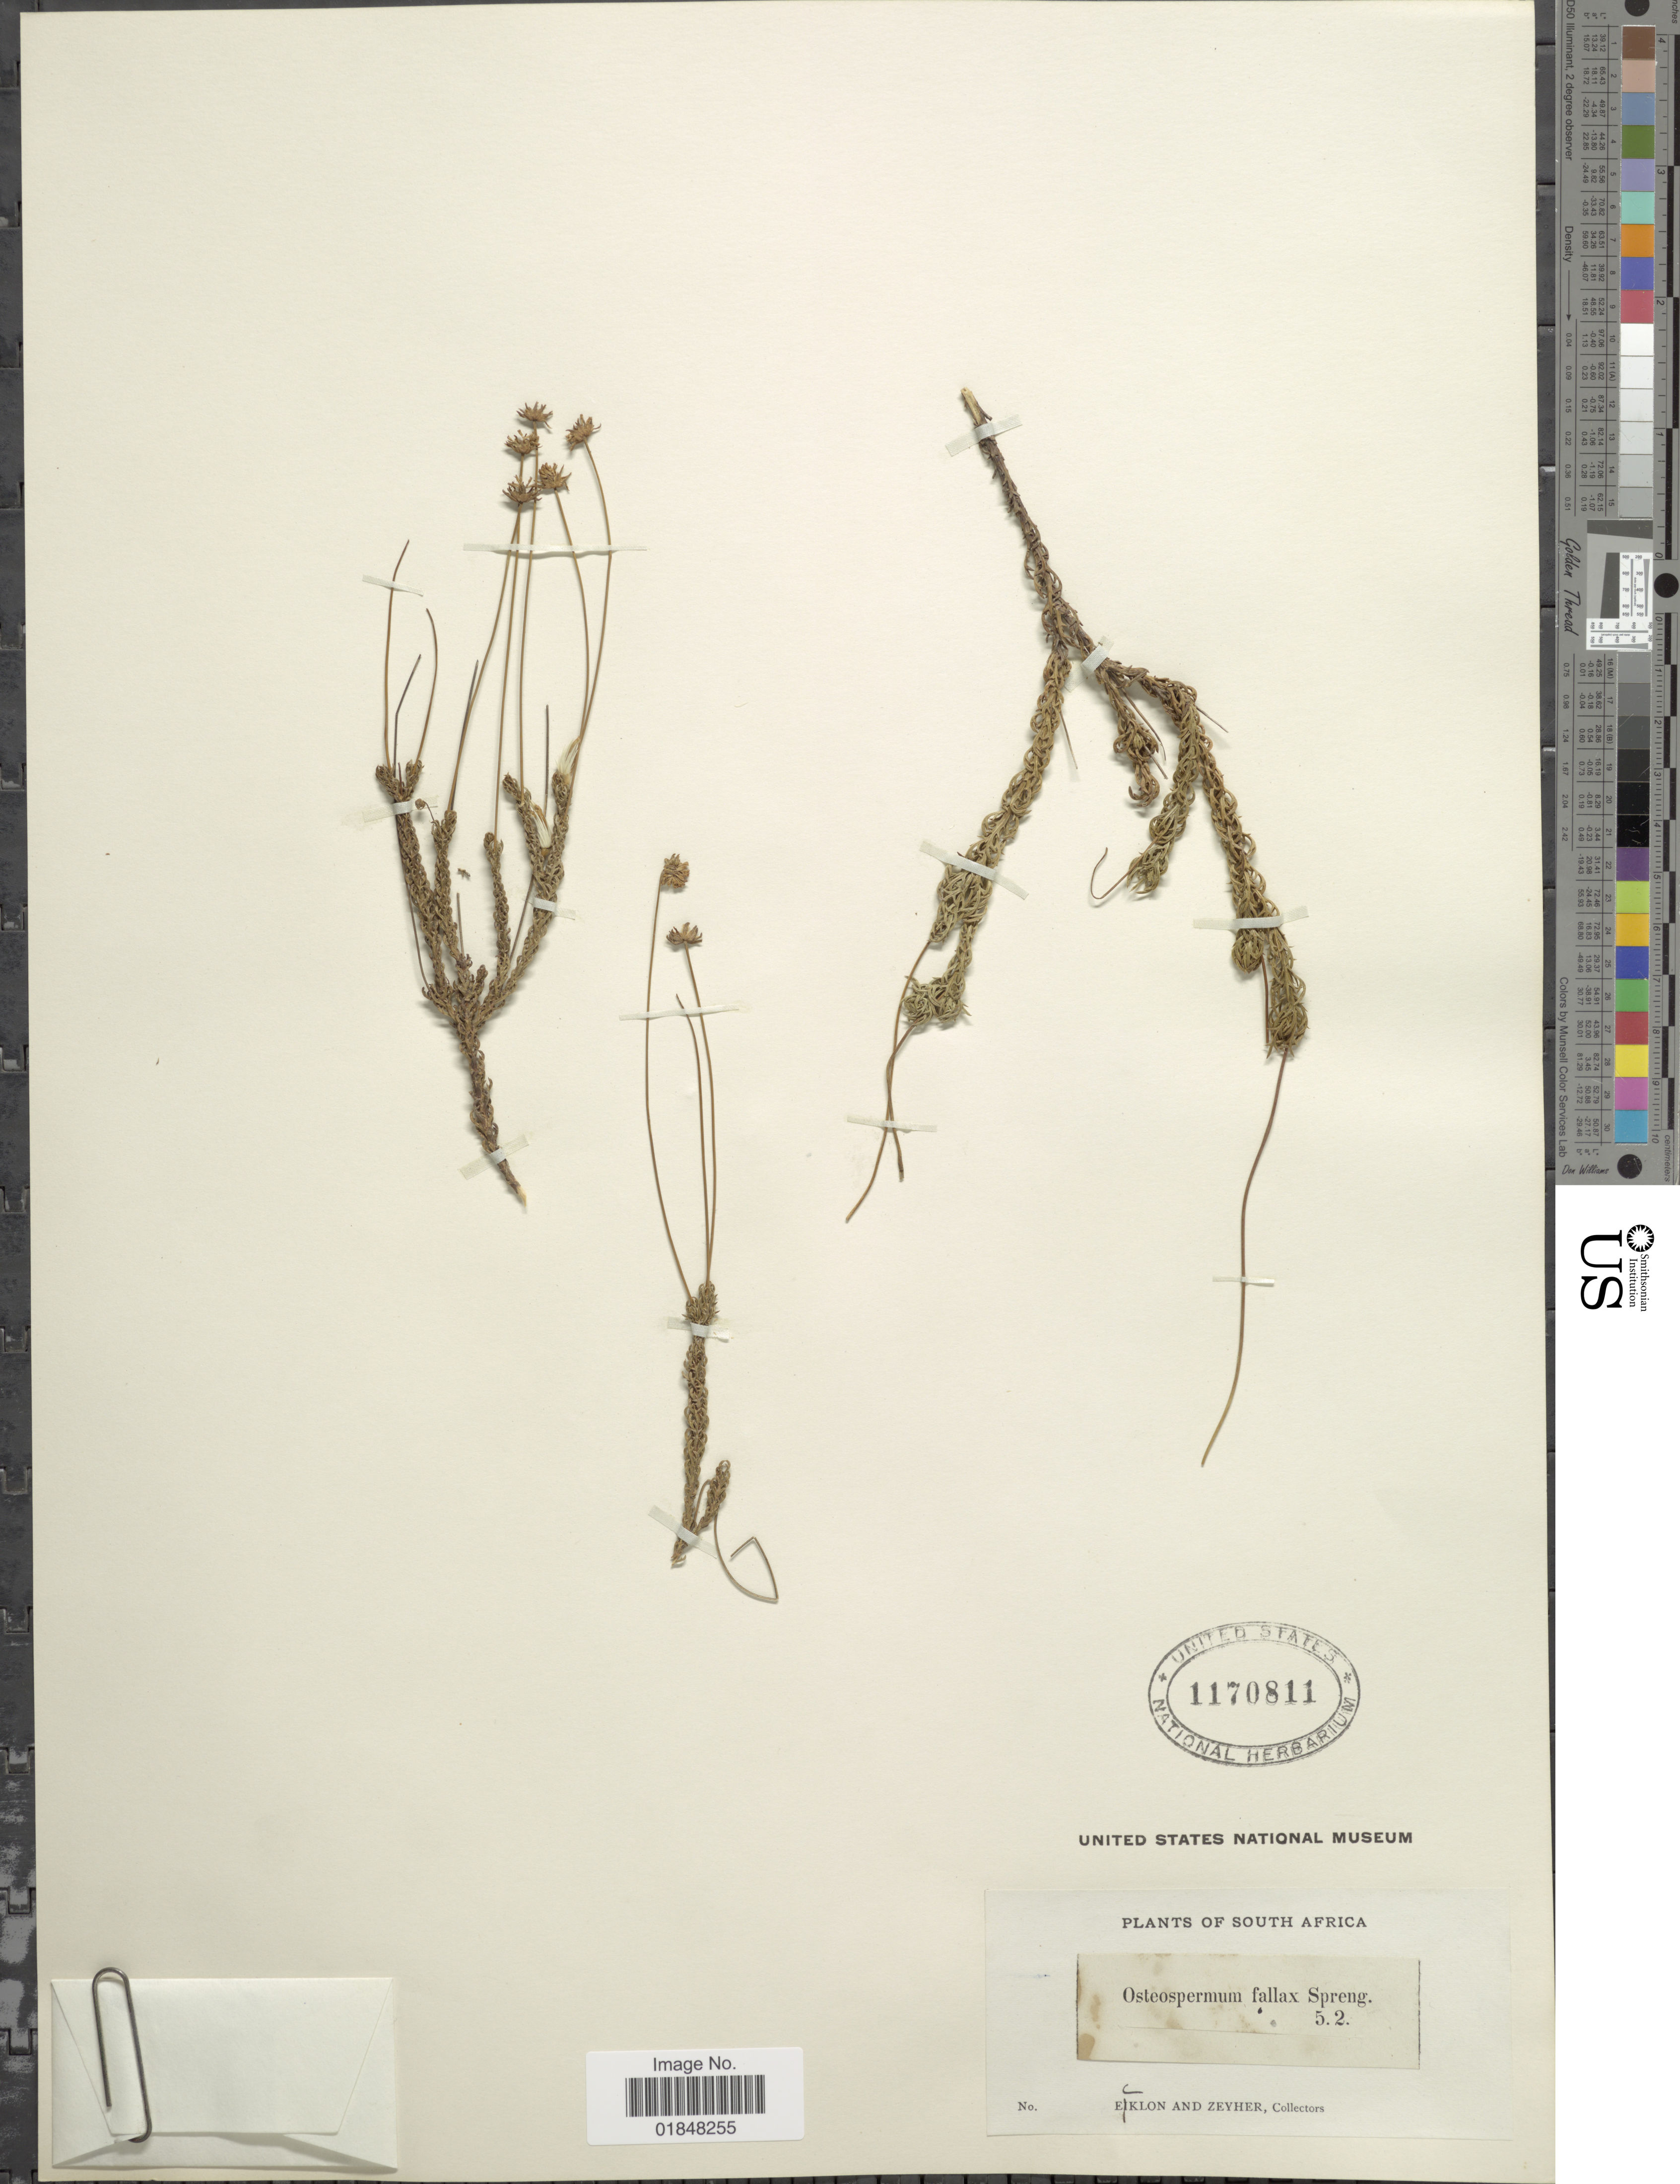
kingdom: Plantae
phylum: Tracheophyta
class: Magnoliopsida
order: Asterales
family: Asteraceae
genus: Osteospermum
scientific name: Osteospermum fallax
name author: Spreng.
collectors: -. Ecklon & -. Zeyher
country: South Africa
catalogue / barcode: US 1170811